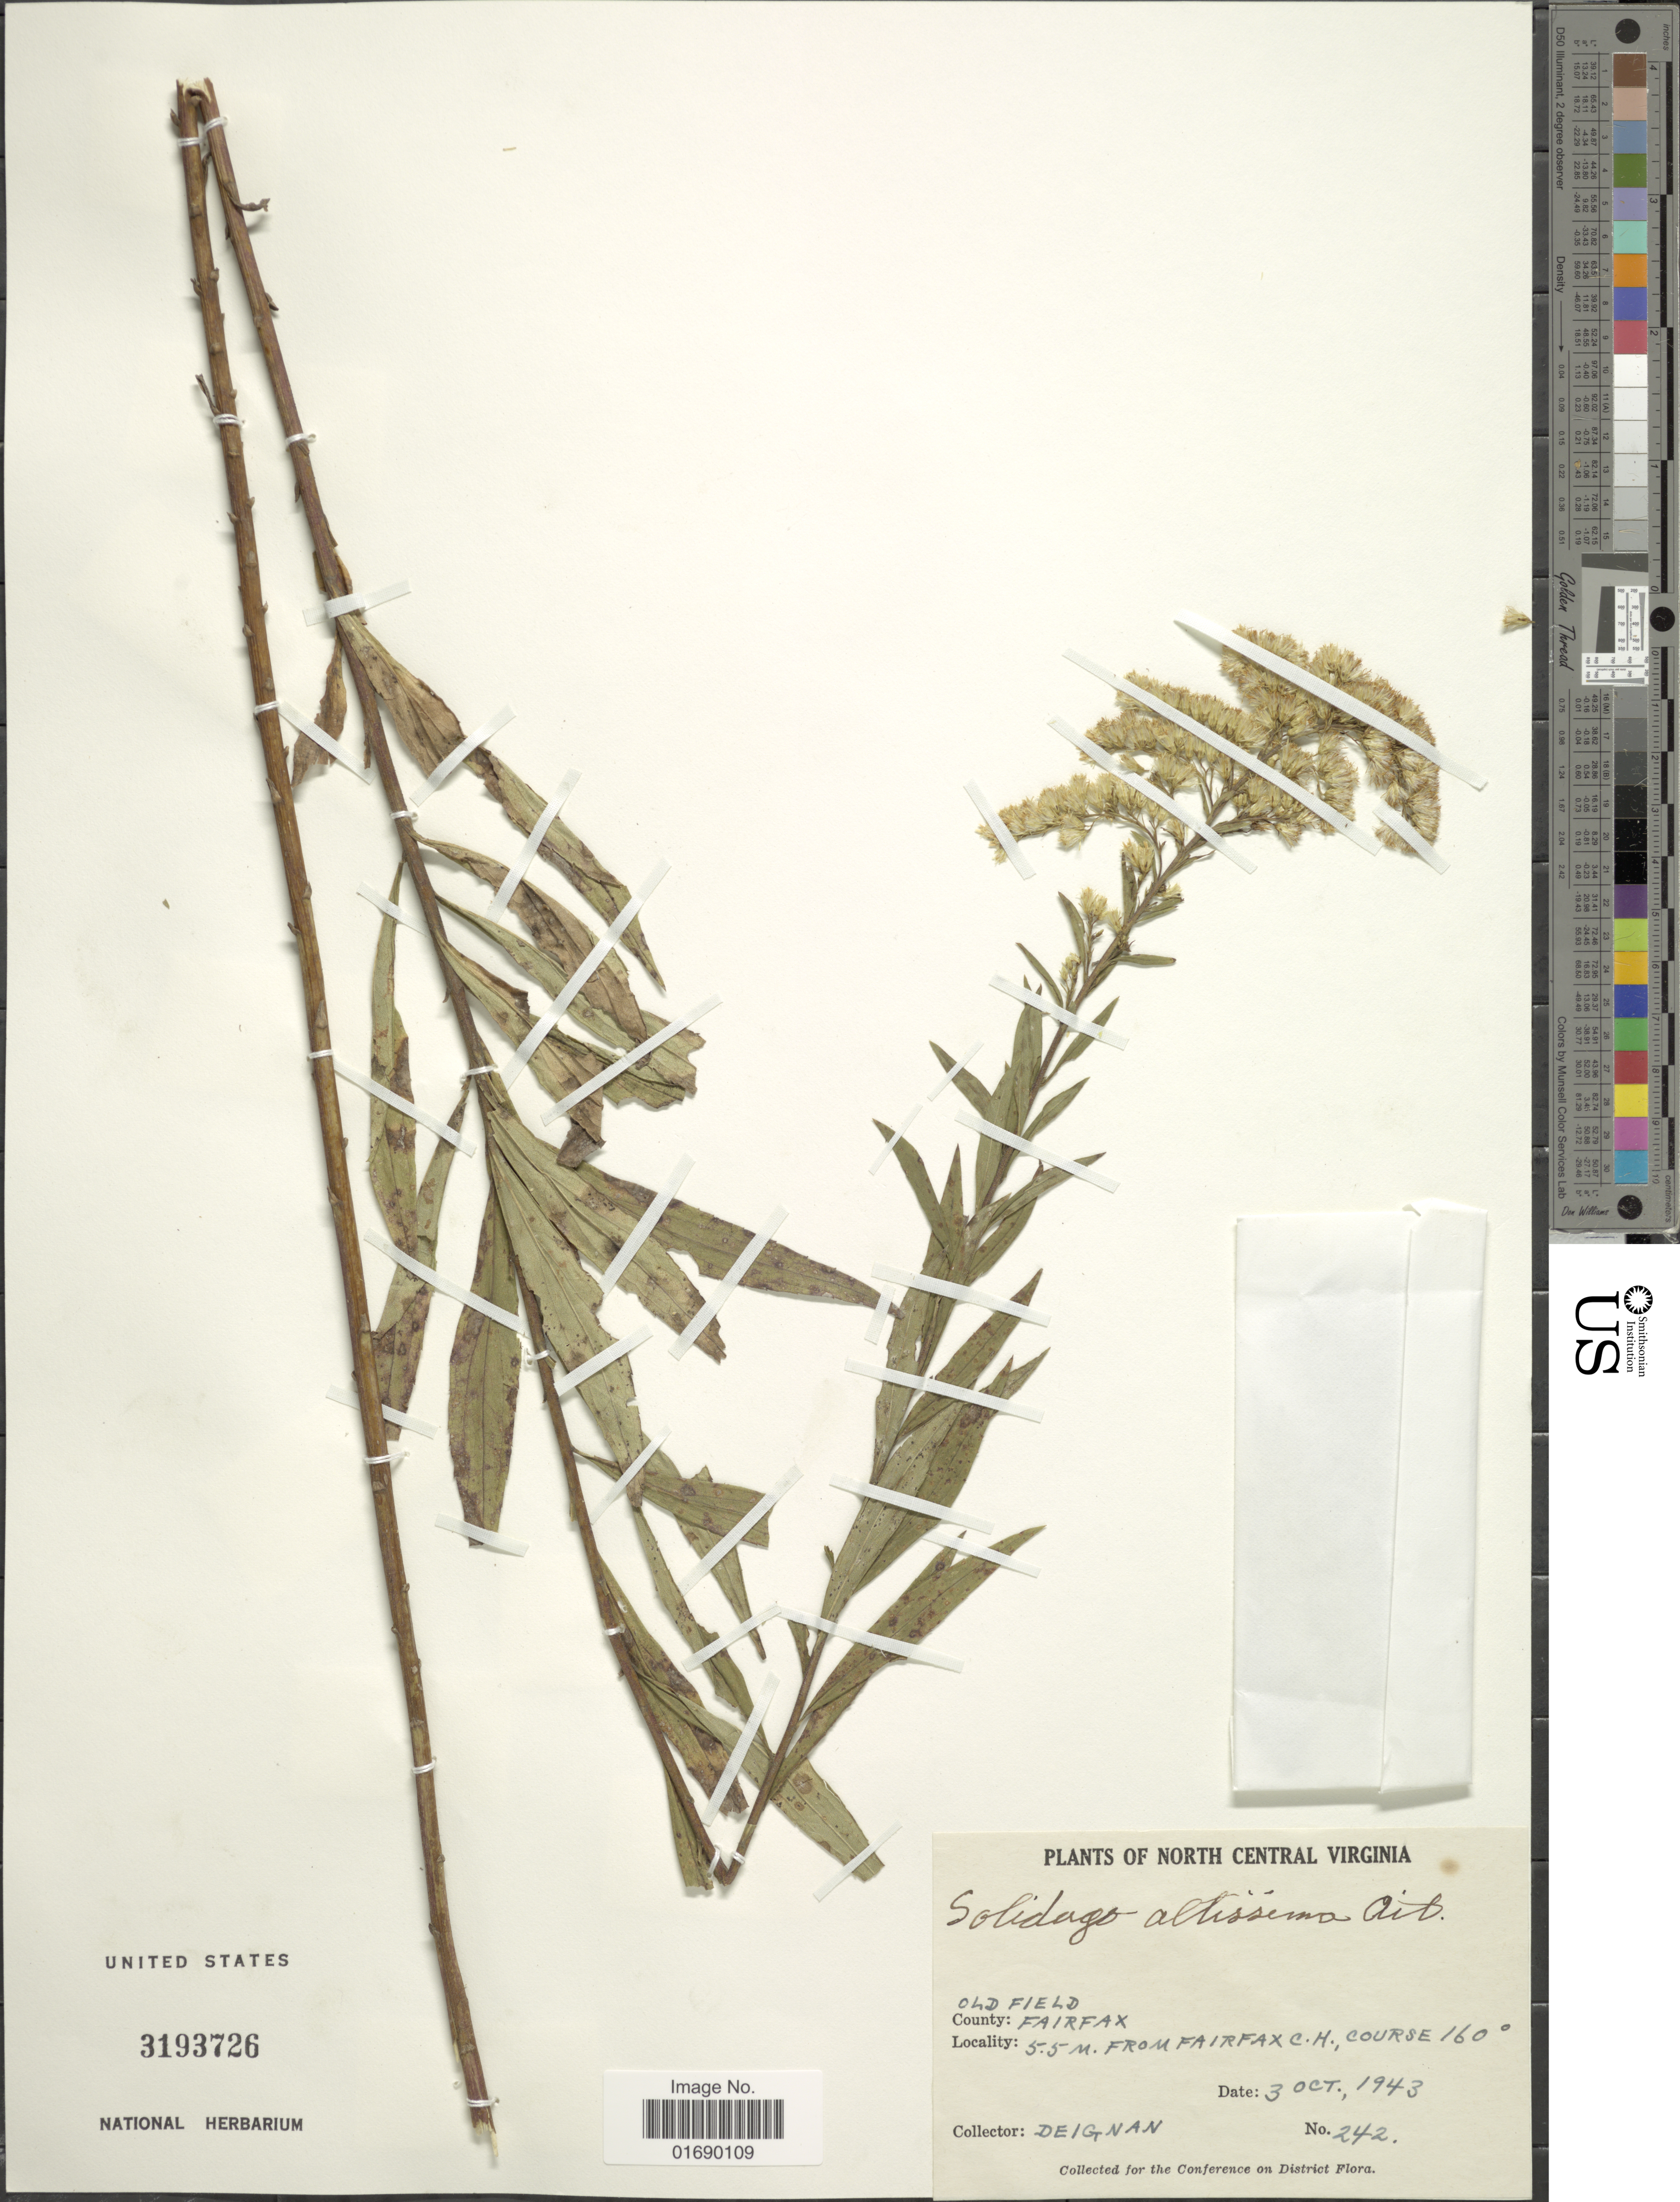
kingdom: Plantae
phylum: Tracheophyta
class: Magnoliopsida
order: Asterales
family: Asteraceae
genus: Solidago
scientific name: Solidago rugosa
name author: Mill.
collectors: -. Deignan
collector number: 242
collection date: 1943-10-03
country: United States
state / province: Virginia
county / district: Fairfax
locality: North Central Virginia, Old Field, County: Fairfax, 5.5 m from Fairfax C.H., Course 160°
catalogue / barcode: US 3193726